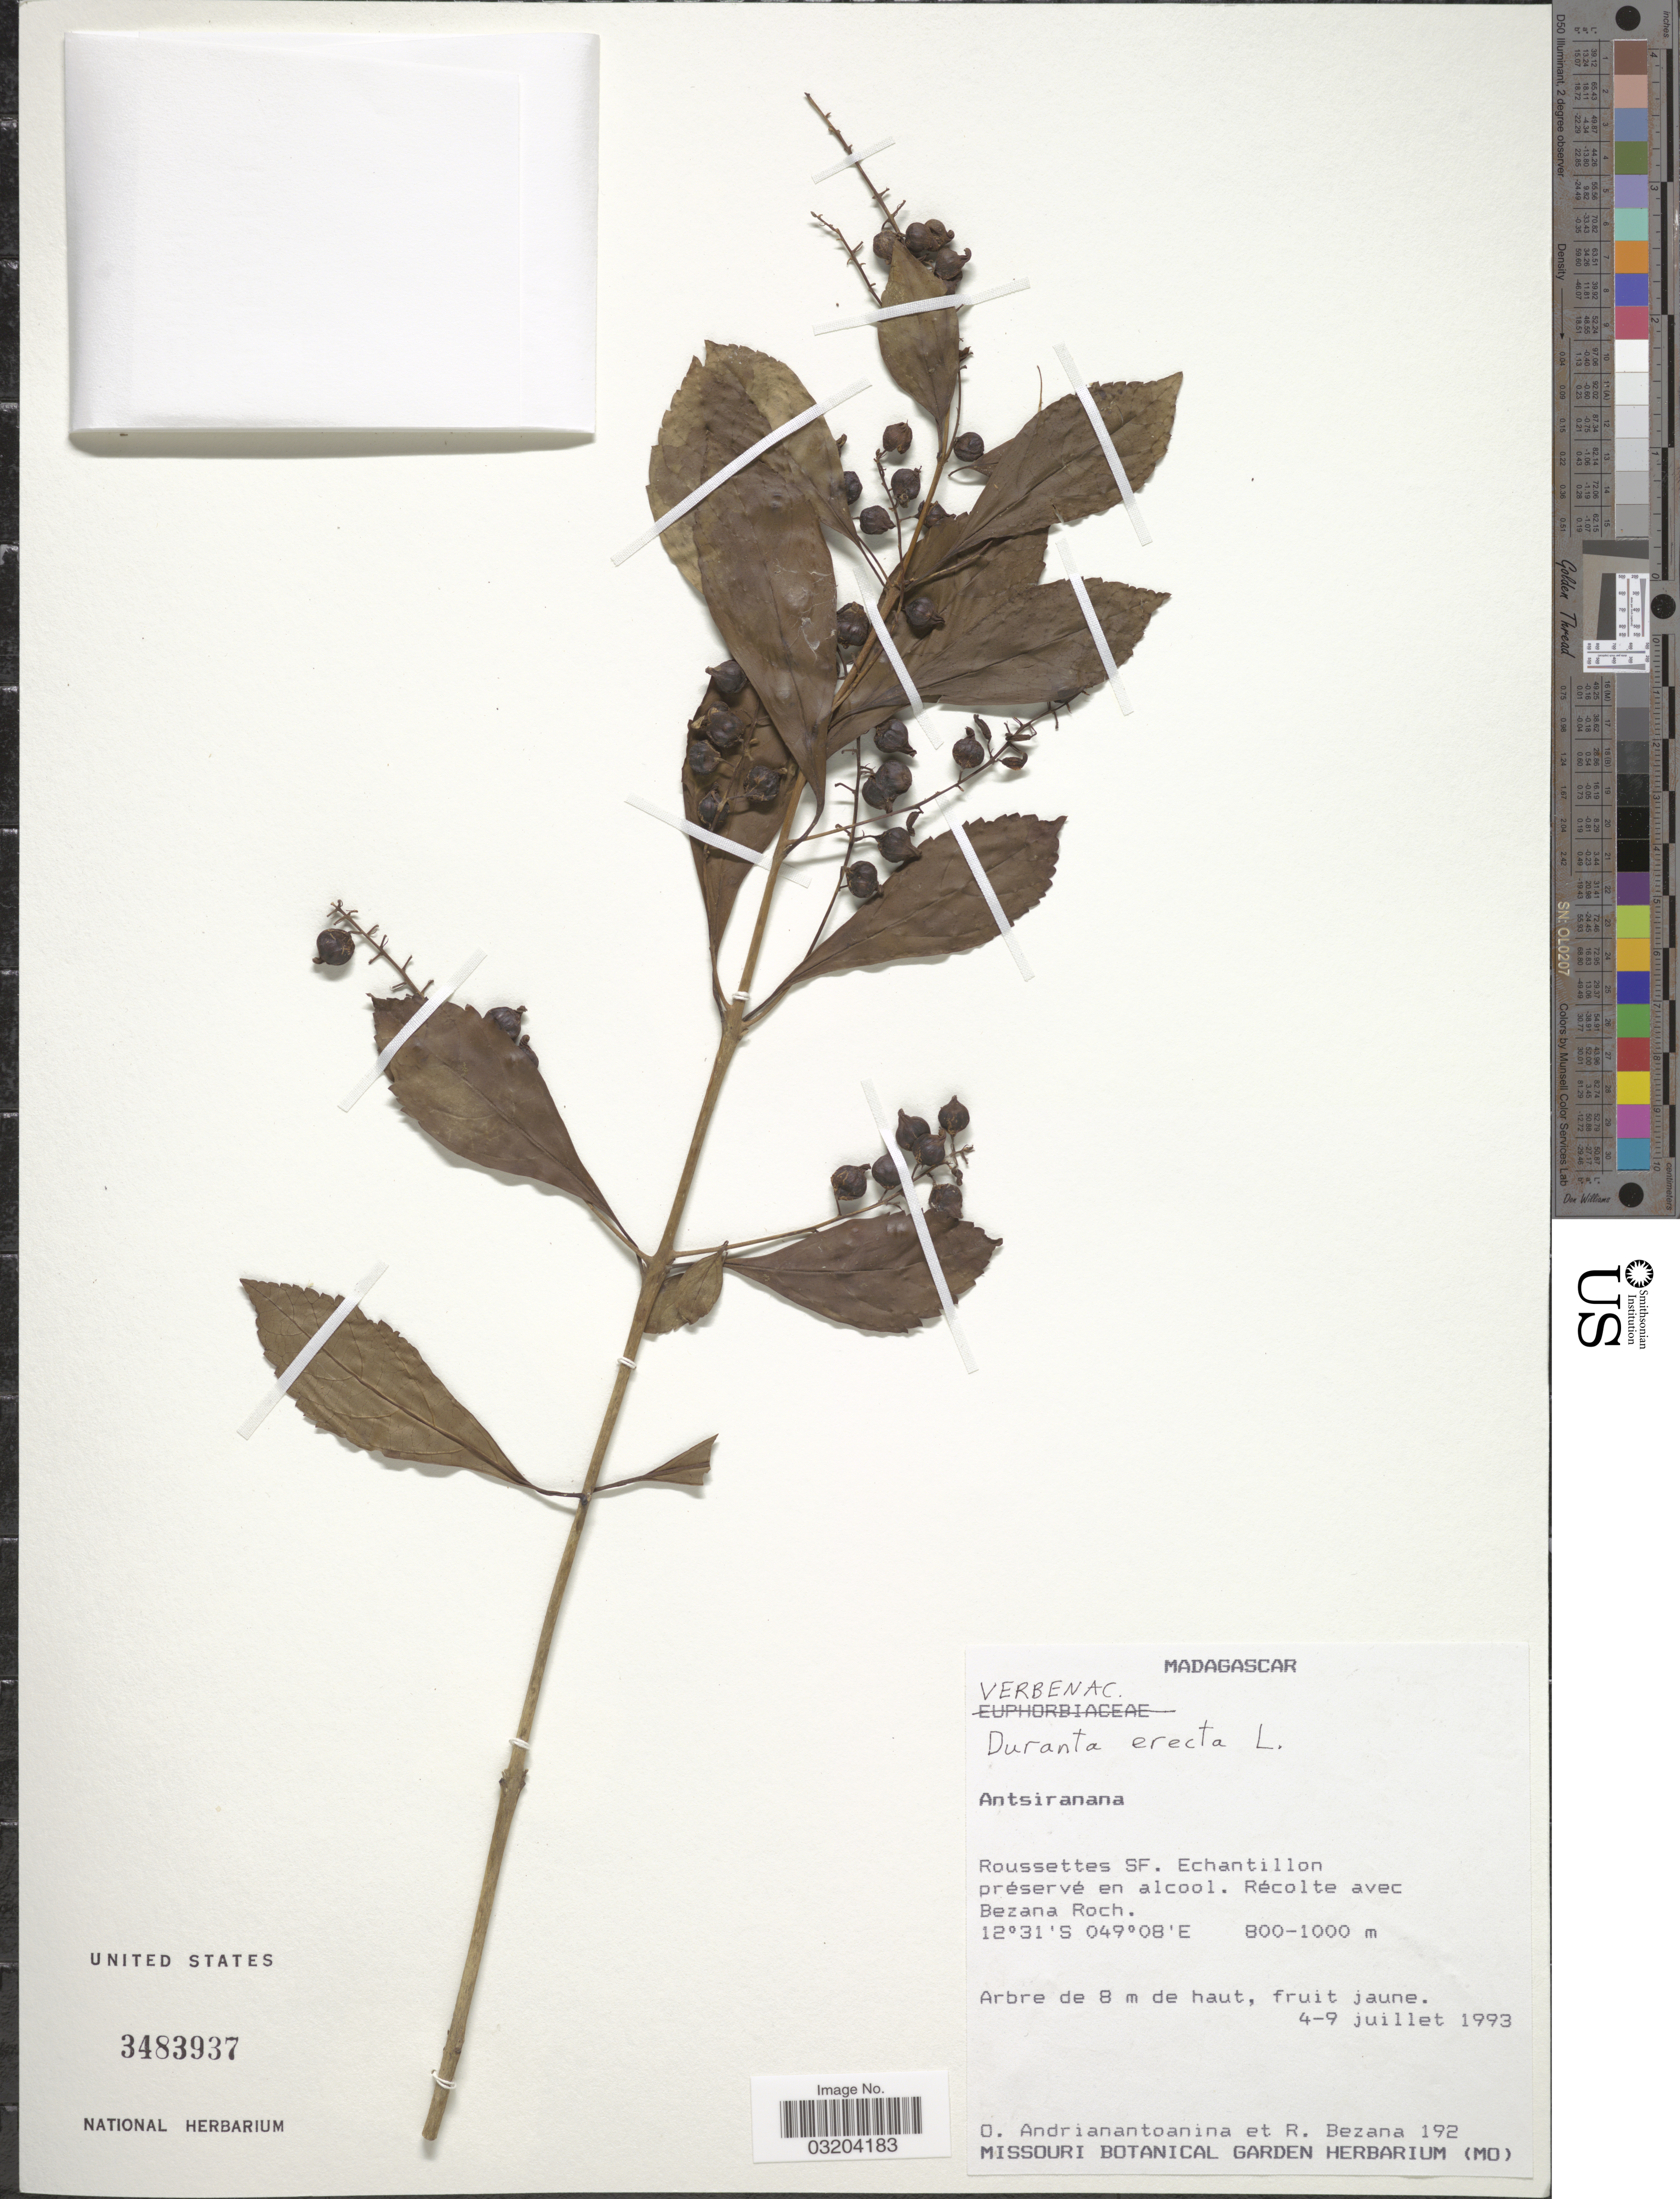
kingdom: Plantae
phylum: Tracheophyta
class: Magnoliopsida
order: Lamiales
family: Verbenaceae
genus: Duranta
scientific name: Duranta erecta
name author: L.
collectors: O. Andrianantoanina, R. Bezana & B. Roch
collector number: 192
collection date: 1993-07-04/1993-07-09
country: Madagascar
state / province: Diana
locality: Roussettes SF.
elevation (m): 800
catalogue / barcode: US 3483937